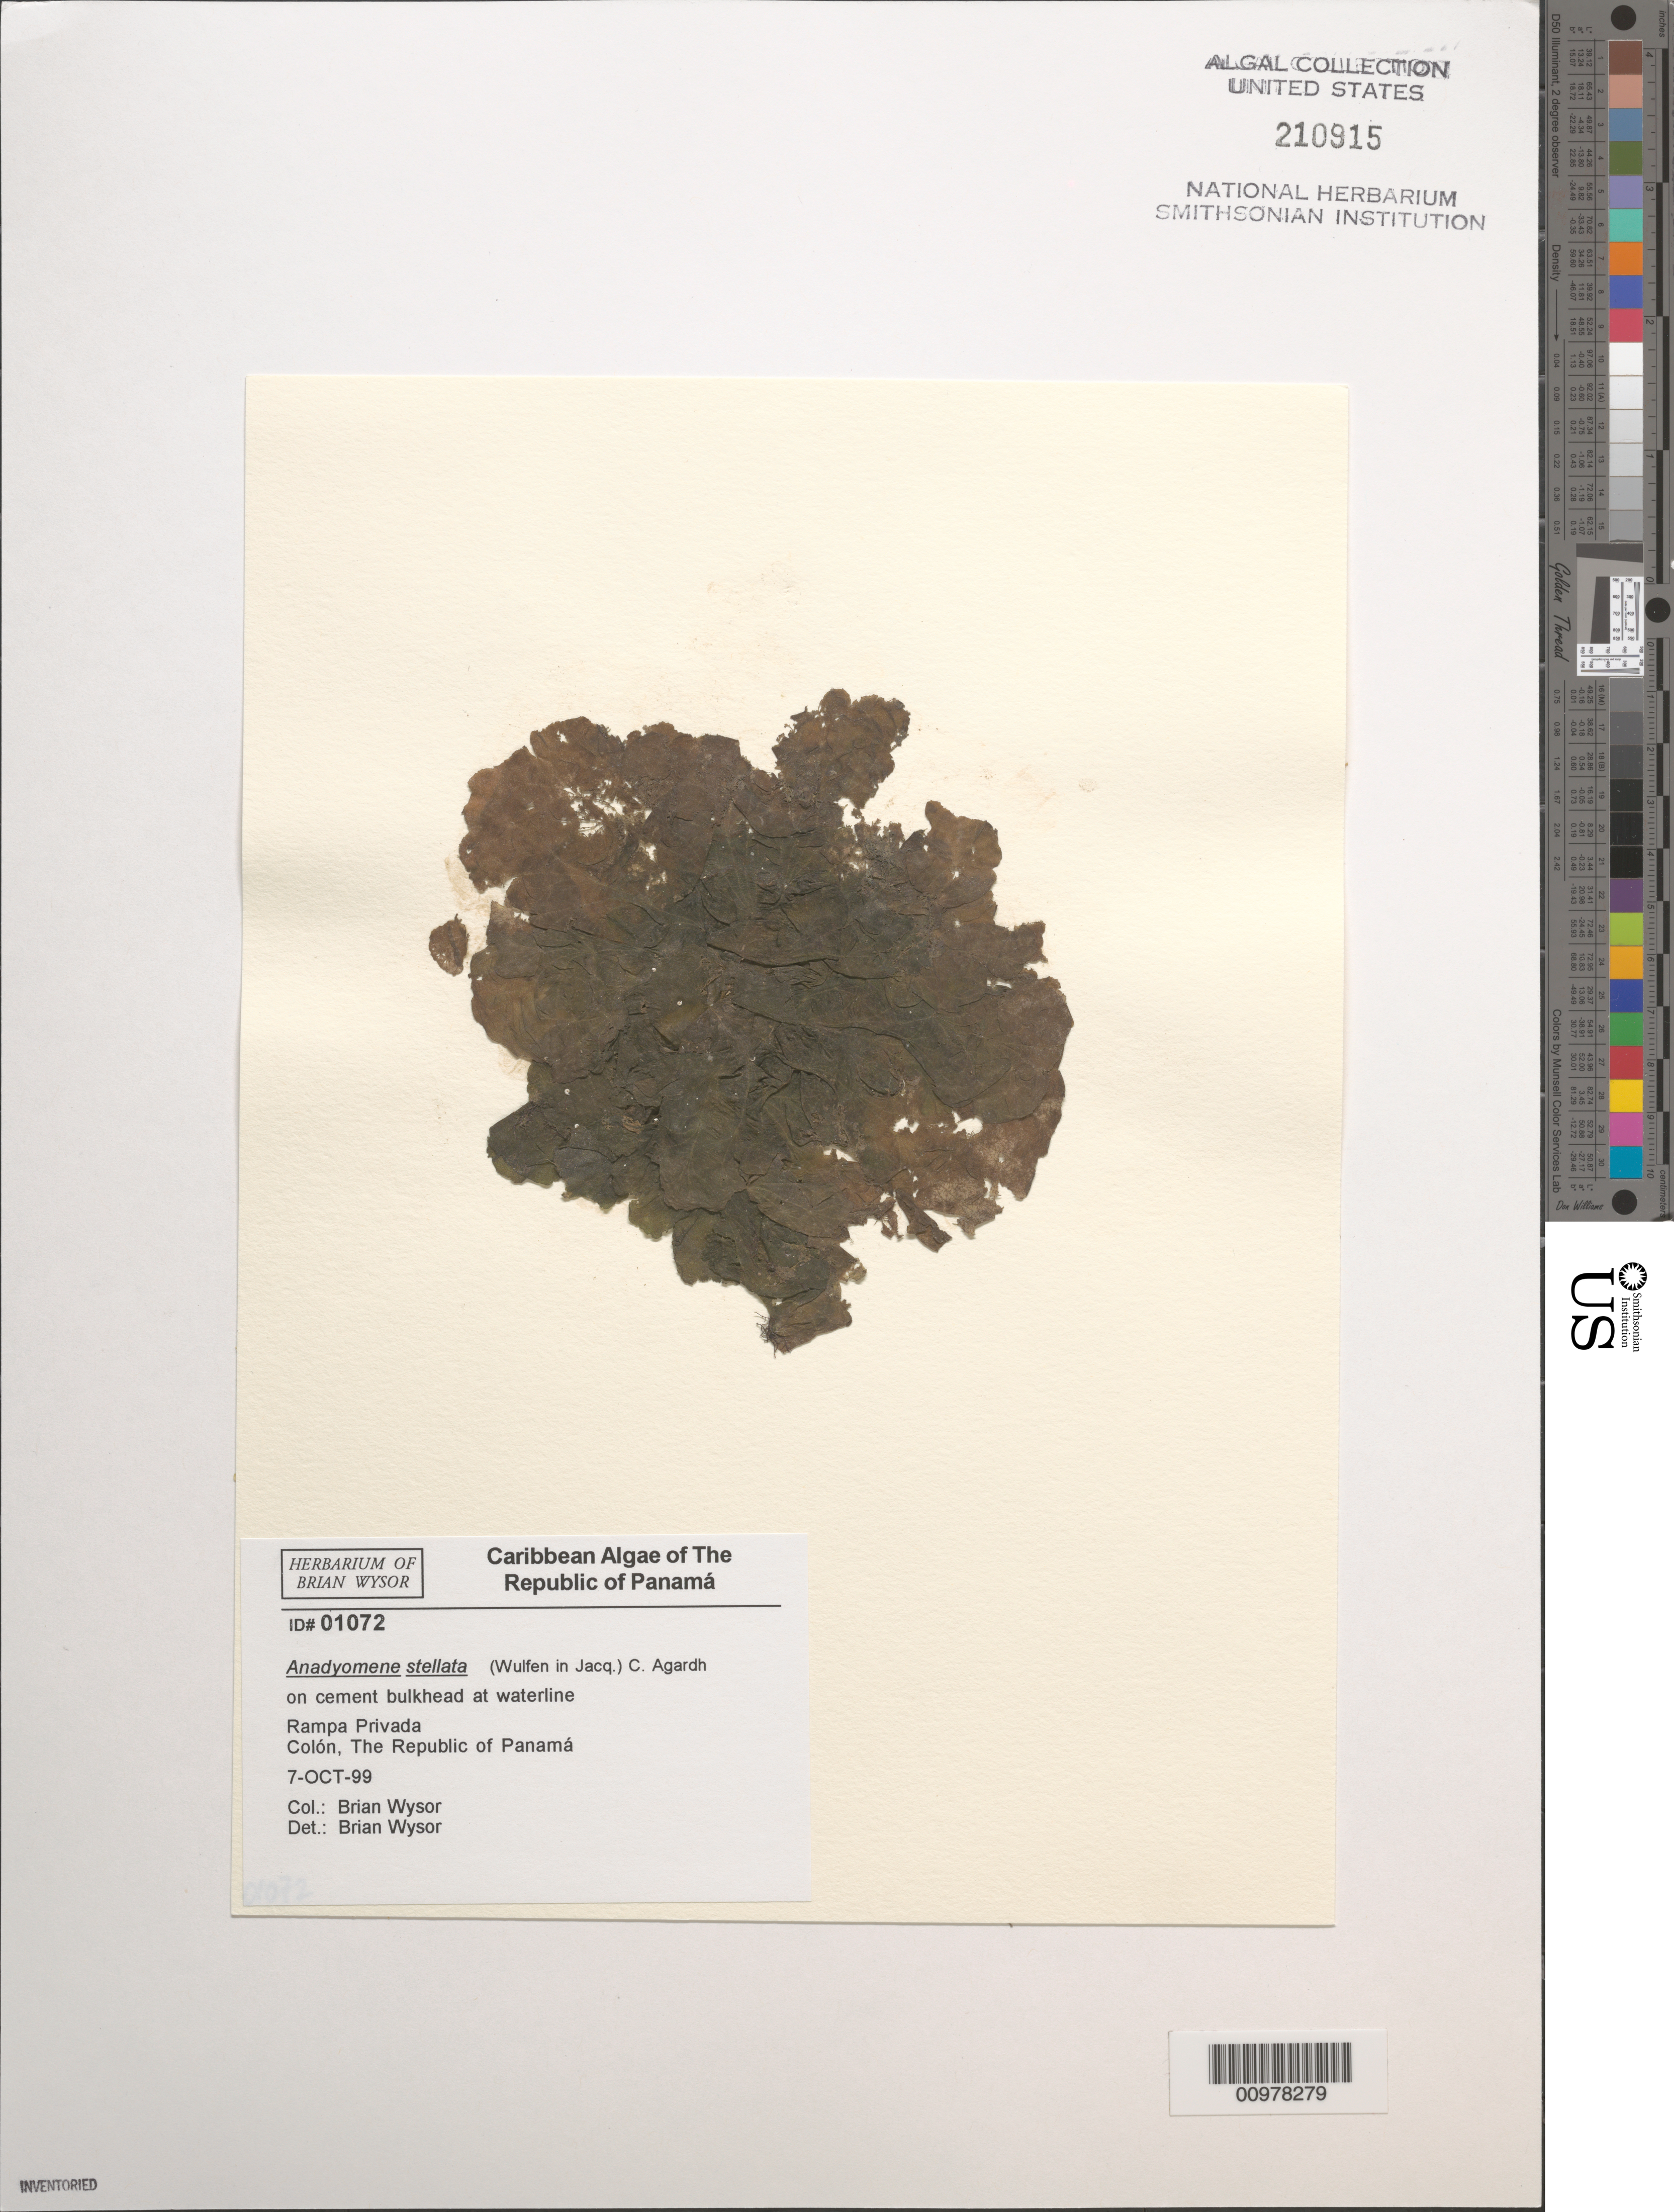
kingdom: Plantae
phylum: Chlorophyta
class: Ulvophyceae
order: Cladophorales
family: Anadyomenaceae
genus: Anadyomene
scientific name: Anadyomene stellata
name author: (Wulfen) C. Agardh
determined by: Wysor, B.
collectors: B. Wysor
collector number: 01072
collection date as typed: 07 Oct 1999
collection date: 1999-10-07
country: Panama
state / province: Colón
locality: Rampa Privada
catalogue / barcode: US 210915